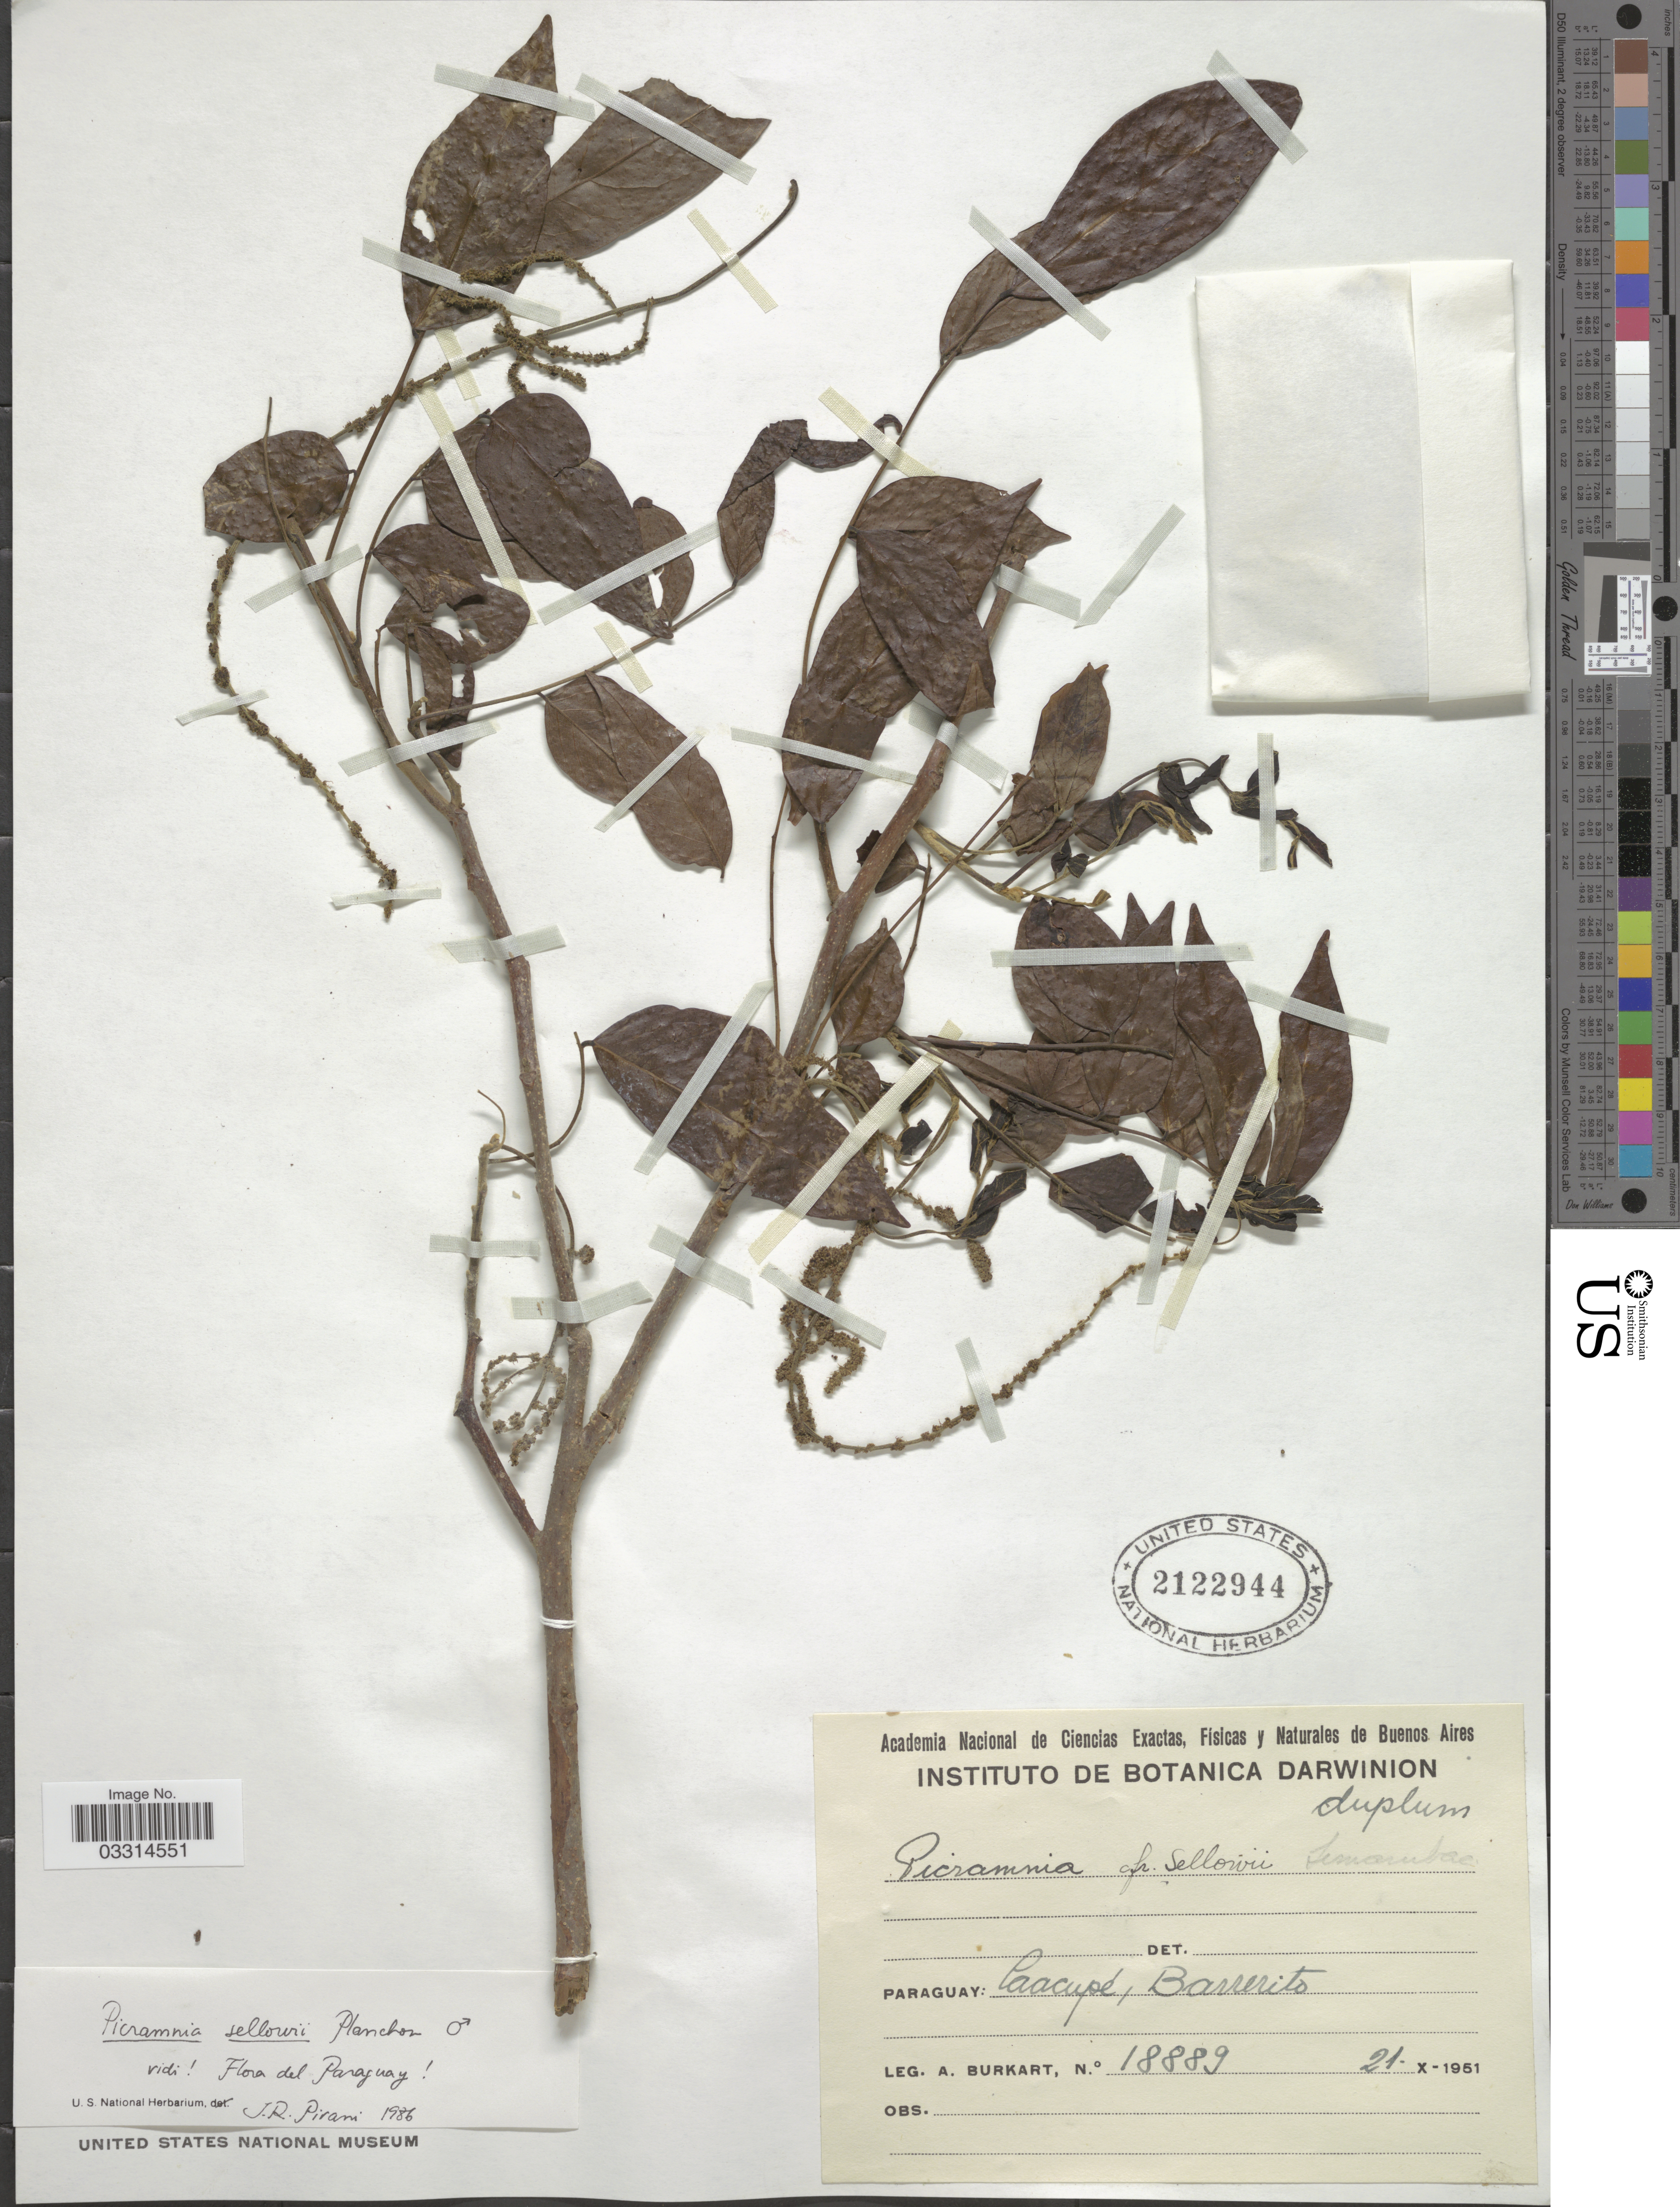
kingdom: Plantae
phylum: Tracheophyta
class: Magnoliopsida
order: Picramniales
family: Picramniaceae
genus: Picramnia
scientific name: Picramnia sellowii subsp. sellowii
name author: Planch.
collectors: A. E. Burkart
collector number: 18889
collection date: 1951-10-21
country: Paraguay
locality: Caacupé, Barrerito.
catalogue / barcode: US 2122944